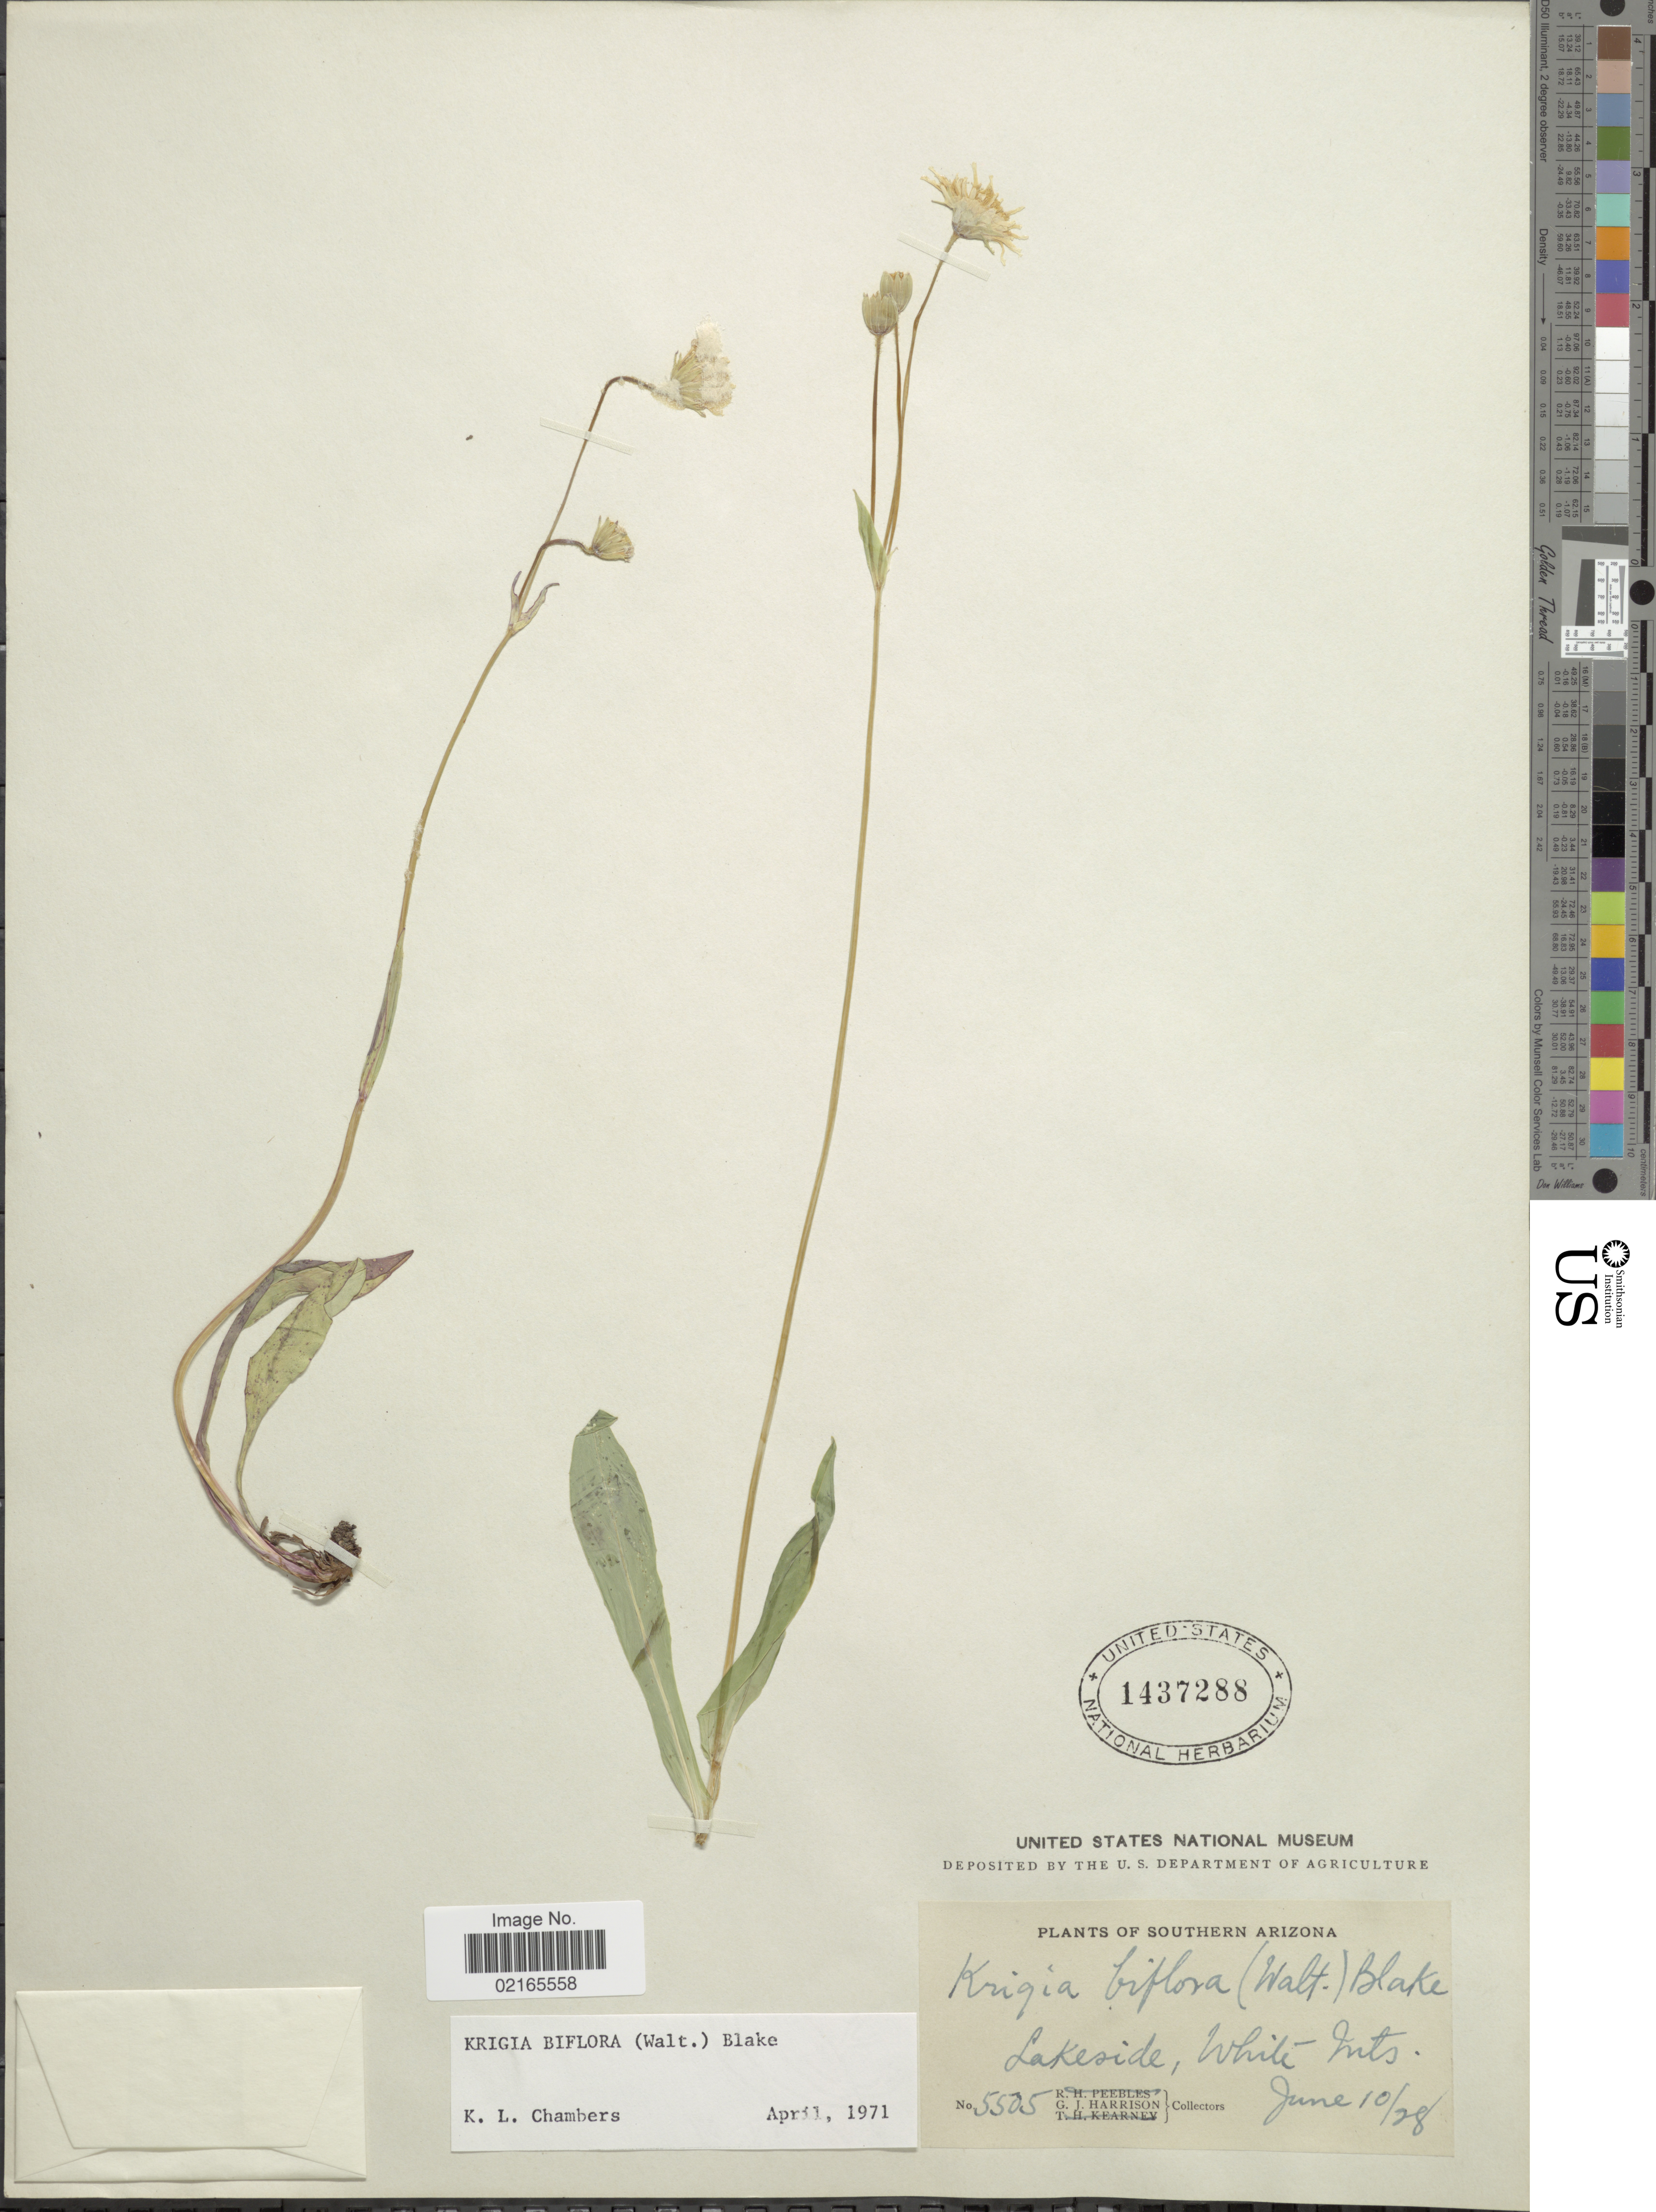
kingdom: Plantae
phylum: Tracheophyta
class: Magnoliopsida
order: Asterales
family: Asteraceae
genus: Krigia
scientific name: Krigia biflora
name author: (Walter) S.F. Blake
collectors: G. J. Harrison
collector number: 5505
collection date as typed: Transcribed d/m/y: 10/6/28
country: United States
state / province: Arizona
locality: Southern Arizona, Lakeside, White Mts.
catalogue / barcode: US 1437288